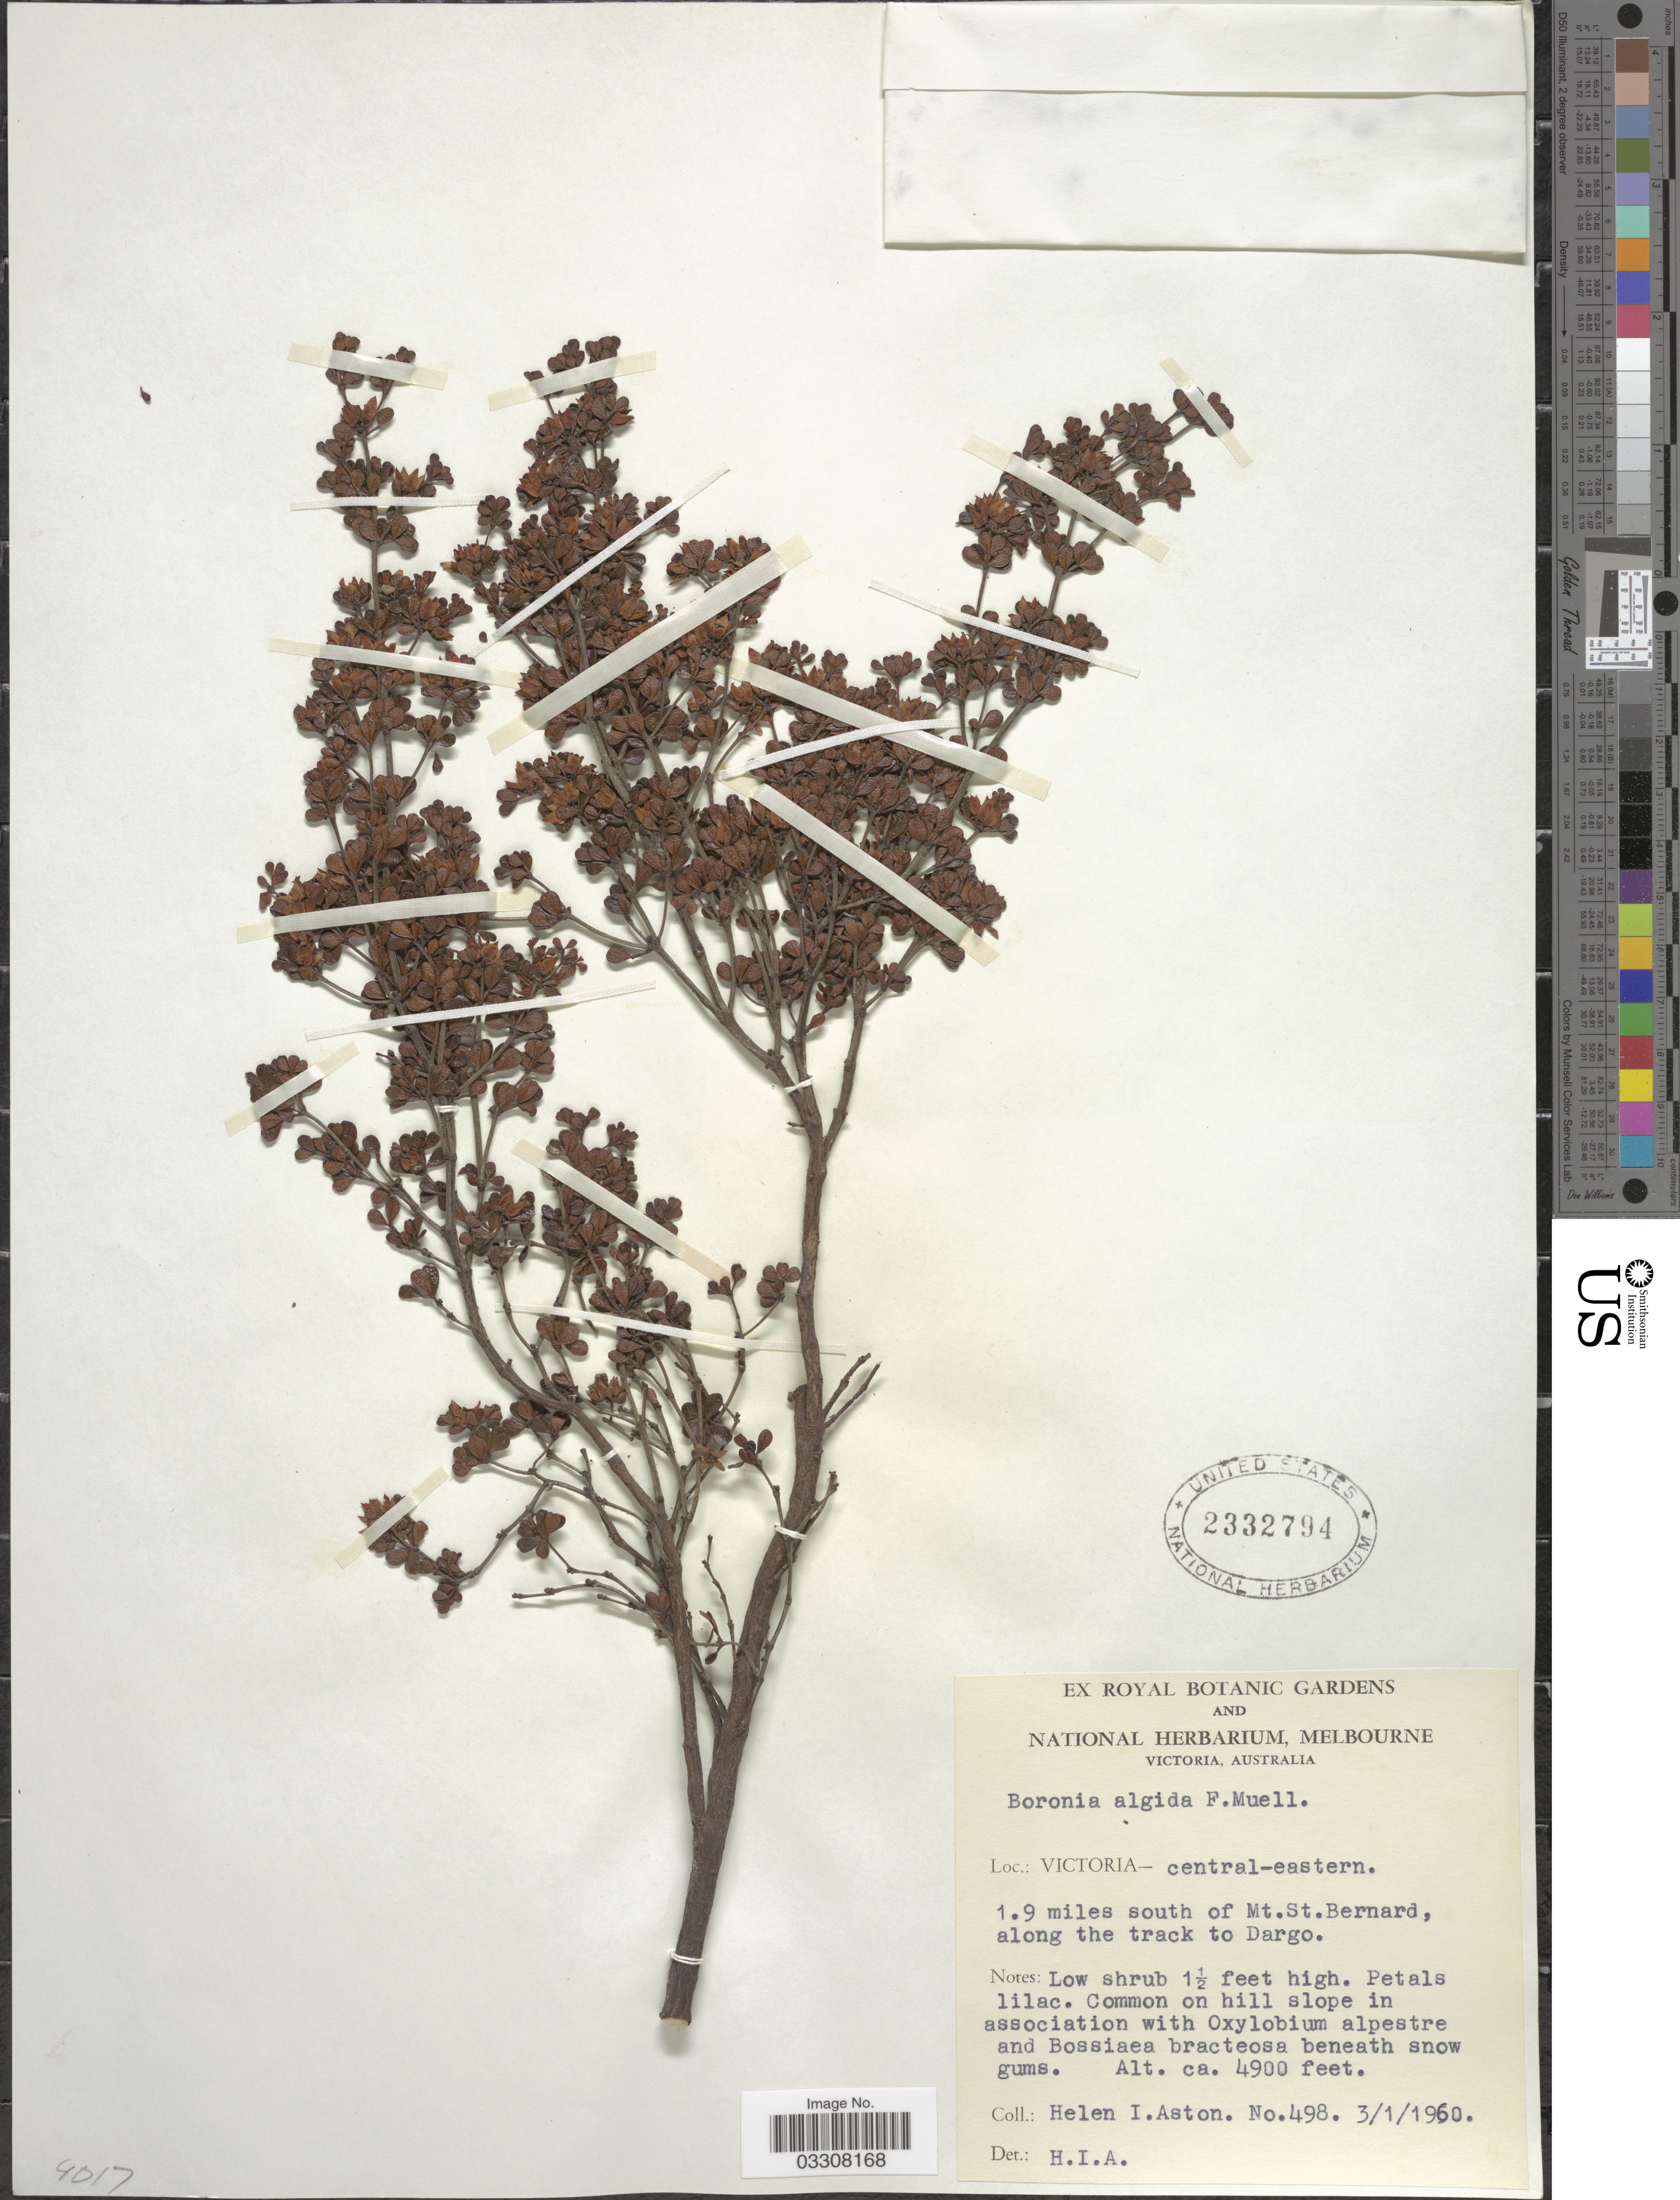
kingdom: Plantae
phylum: Tracheophyta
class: Magnoliopsida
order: Sapindales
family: Rutaceae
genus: Boronia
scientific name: Boronia algida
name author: F. Muell.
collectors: H. I. Aston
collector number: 498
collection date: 1960-01-03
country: Australia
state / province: Victoria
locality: Victoria - central-eastern. 1.9 miles south of Mt. St. Bernard, along the track to Dargo.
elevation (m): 1494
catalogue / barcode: US 2332794